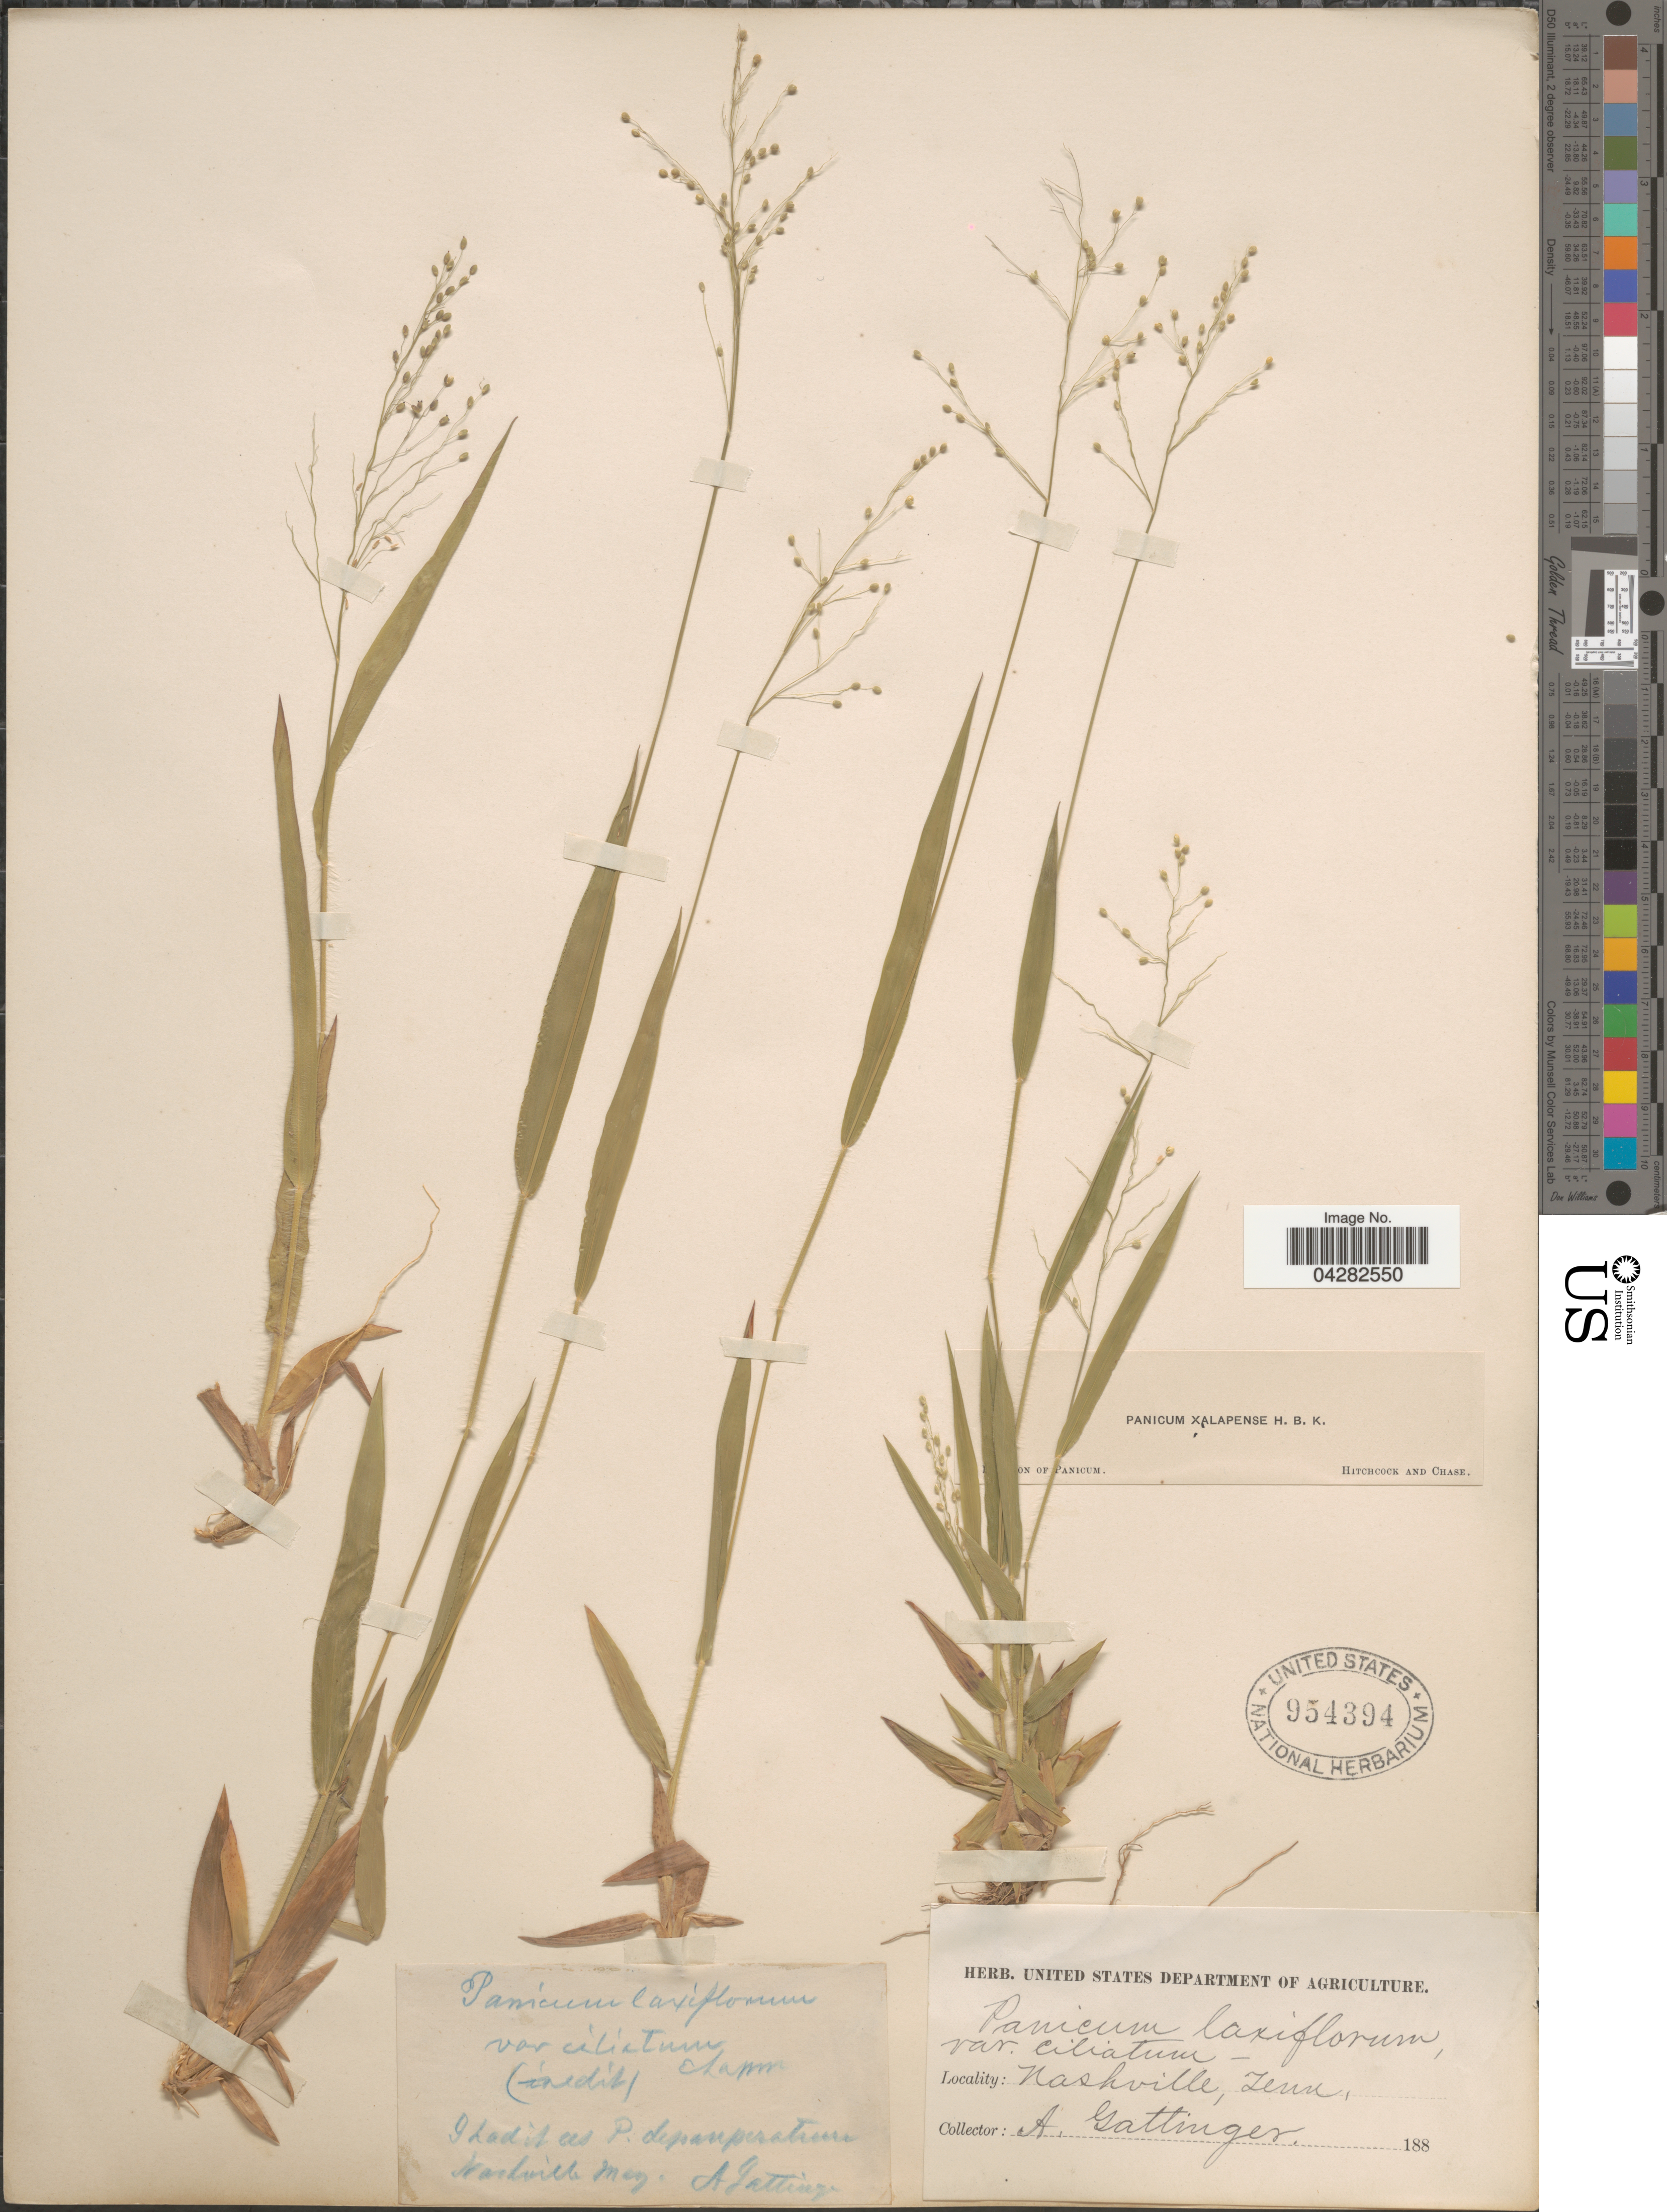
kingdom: Plantae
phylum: Tracheophyta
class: Liliopsida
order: Poales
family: Poaceae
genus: Dichanthelium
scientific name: Dichanthelium laxiflorum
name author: (Lam.) Gould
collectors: A. Gattinger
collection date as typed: May 188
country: United States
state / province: Tennessee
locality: Nashville.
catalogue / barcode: US 954394